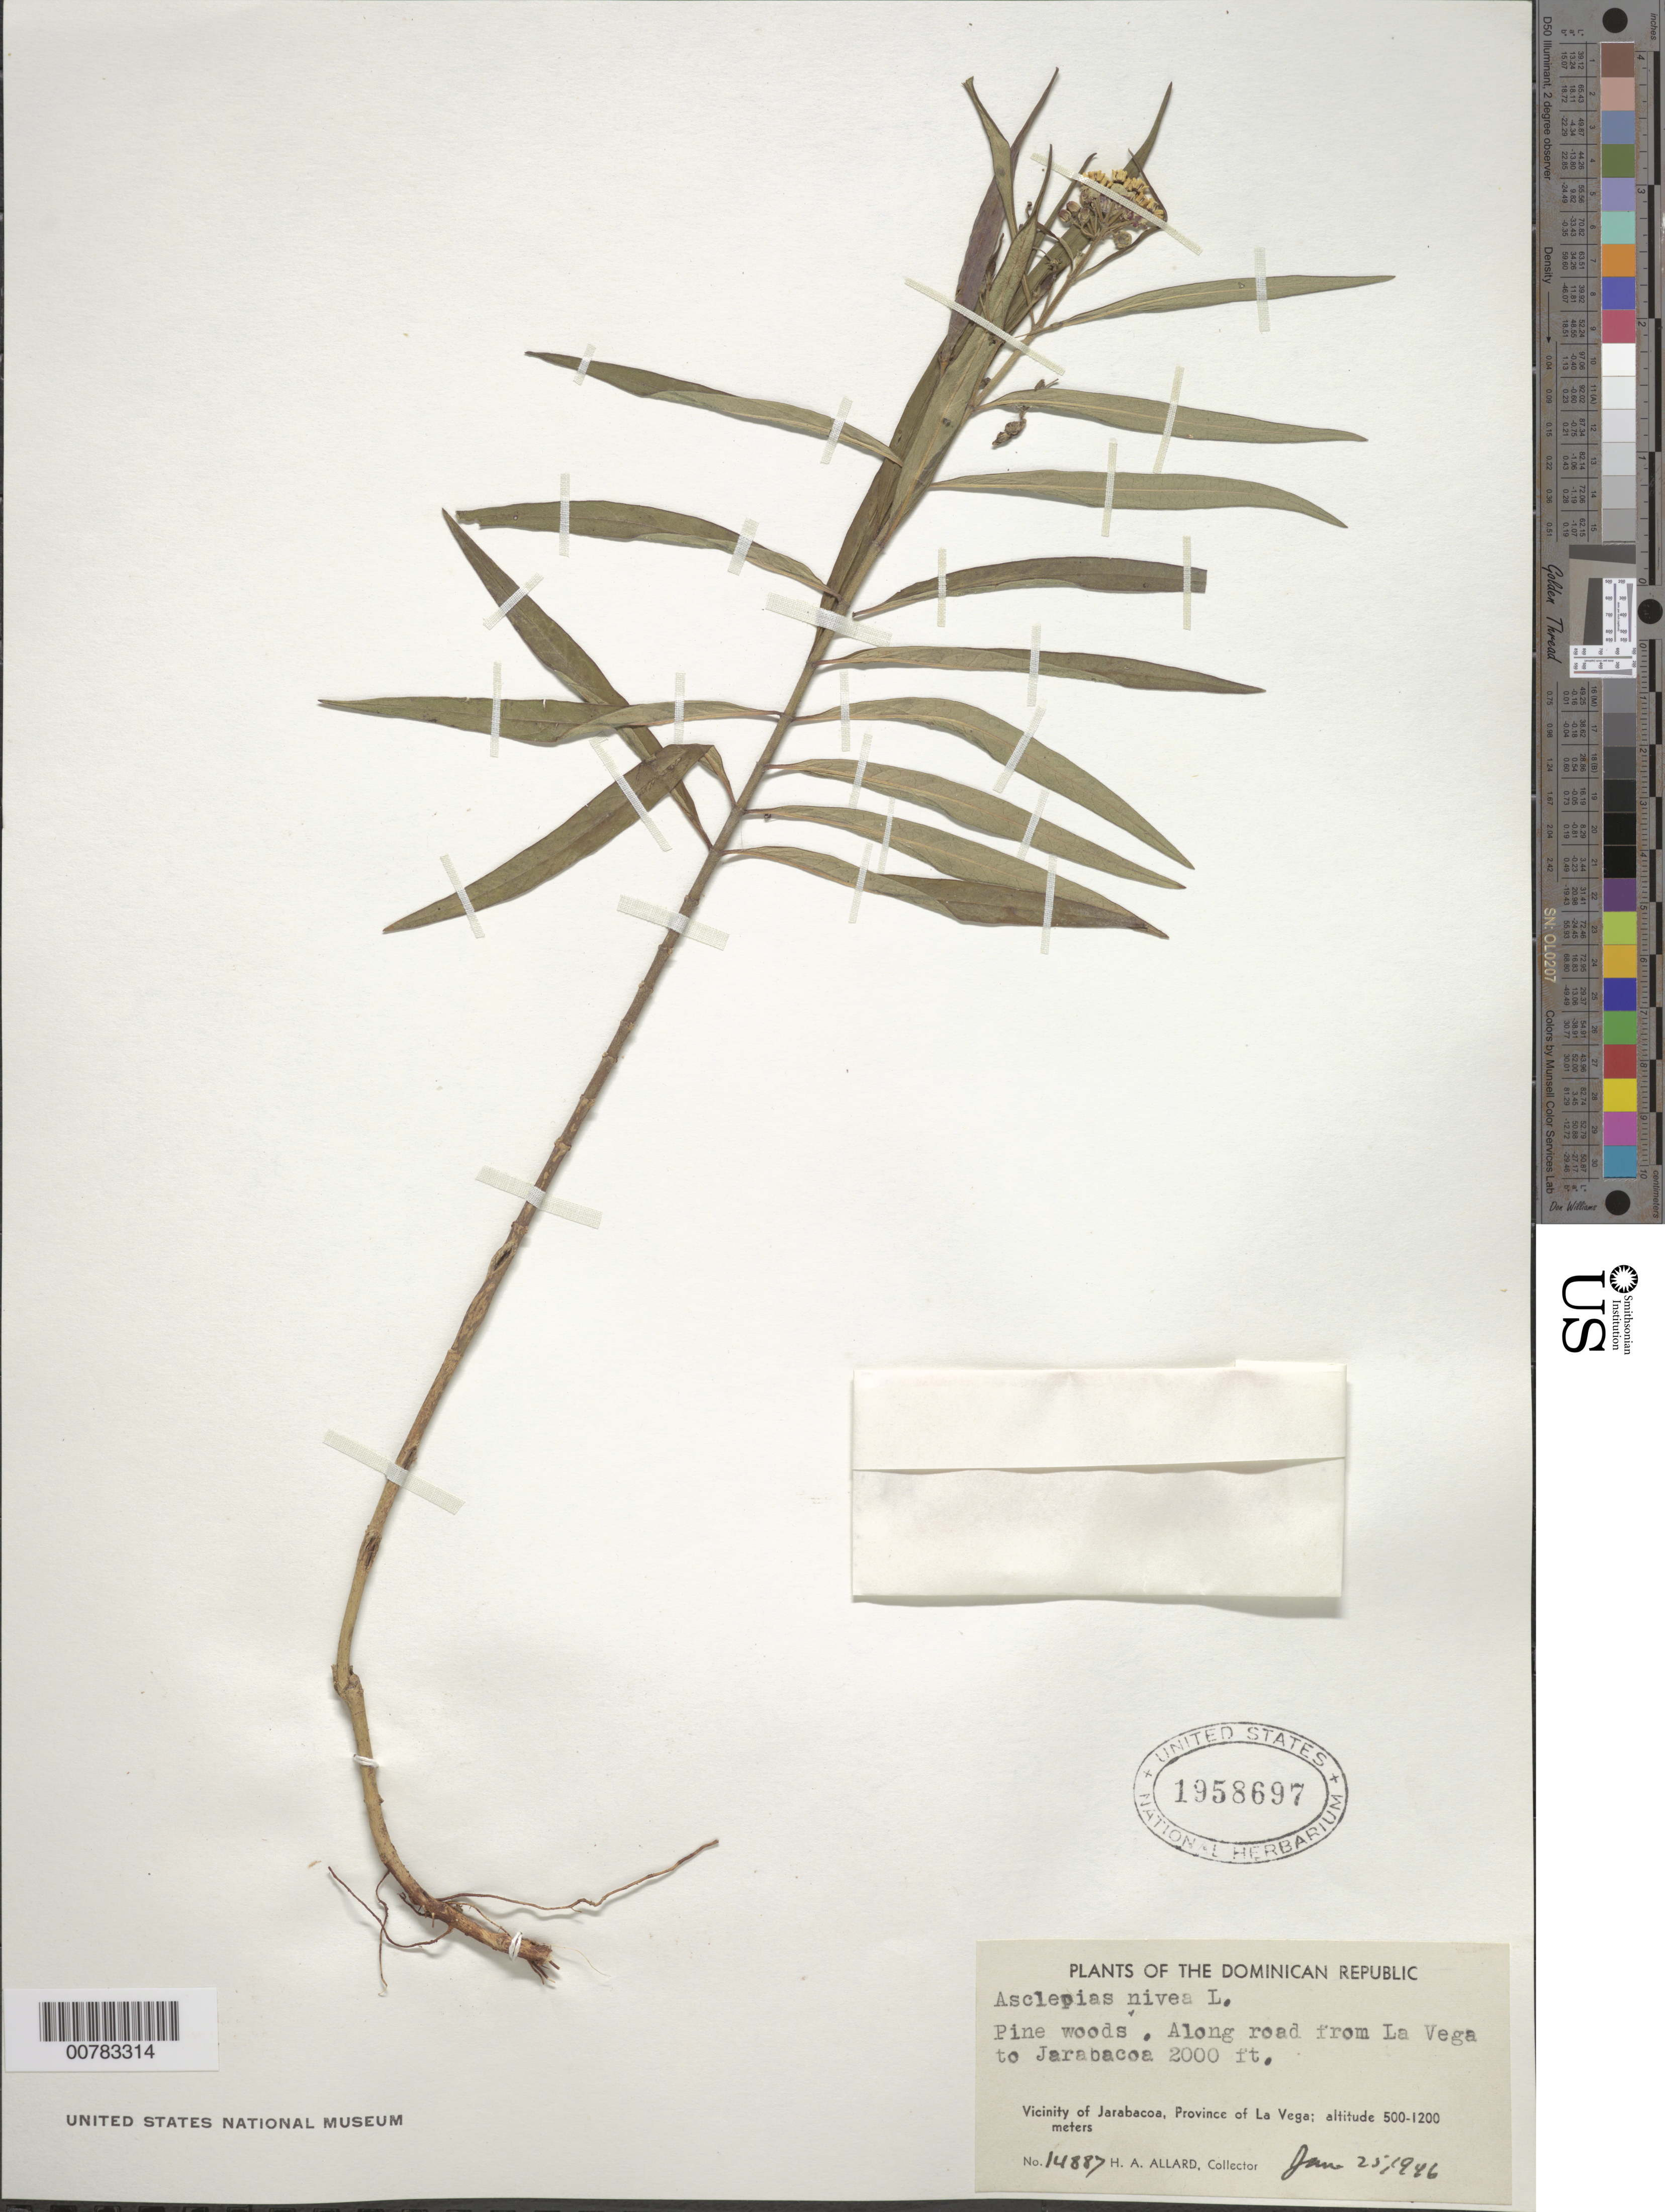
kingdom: Plantae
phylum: Tracheophyta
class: Magnoliopsida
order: Gentianales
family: Apocynaceae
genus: Asclepias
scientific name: Asclepias nivea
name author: L.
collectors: H. A. Allard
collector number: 14887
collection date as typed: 25 Jan 1946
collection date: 1946-01-25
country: Dominican Republic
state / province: La Vega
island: Hispaniola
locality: Vicinity of Jarabacoa, along road from La Vega to Jarabacoa.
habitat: Pine woods.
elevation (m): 610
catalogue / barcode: US 1958697